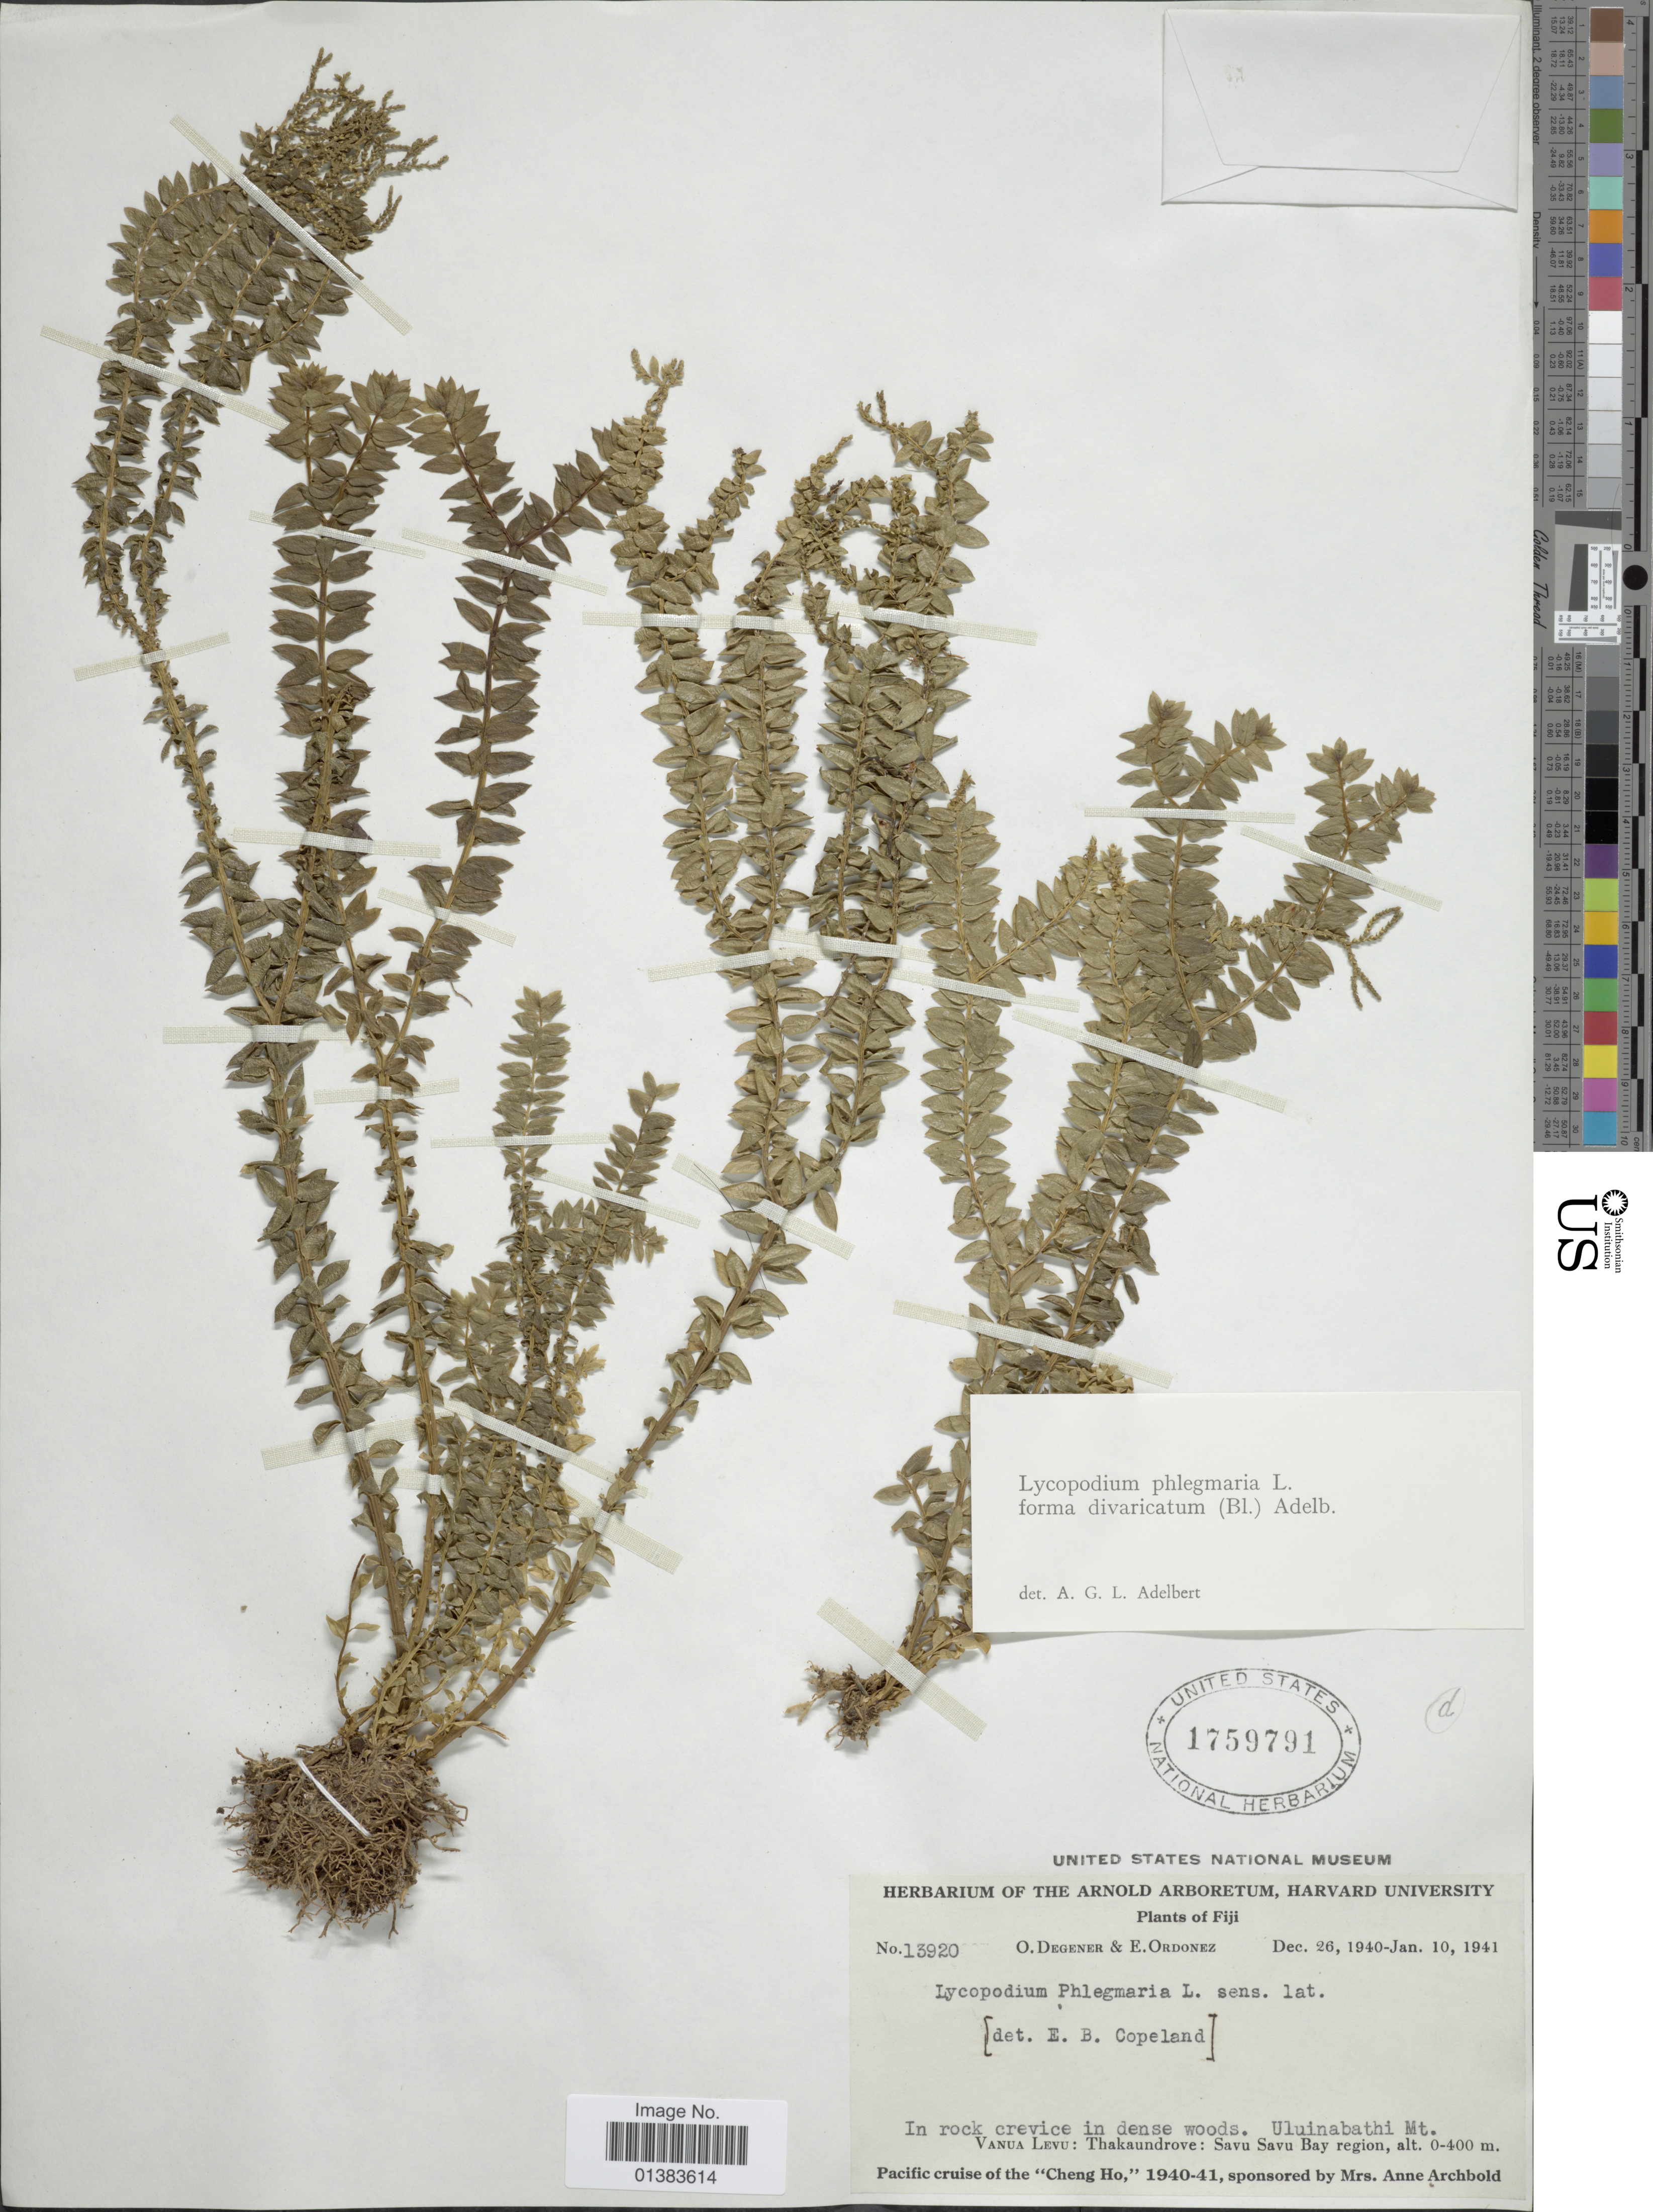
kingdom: Plantae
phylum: Tracheophyta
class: Lycopodiopsida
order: Lycopodiales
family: Lycopodiaceae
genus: Phlegmariurus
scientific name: Phlegmariurus australis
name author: (Willd.) A. R. Field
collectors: O. Degener & E. Ordonez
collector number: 13920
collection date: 1940-12-26/1941-01-10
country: Fiji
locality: Uluinabathi Mt., Vanua Levu: Thakaundrove: Savu Savu Bay region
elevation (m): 0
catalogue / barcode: US 1759791